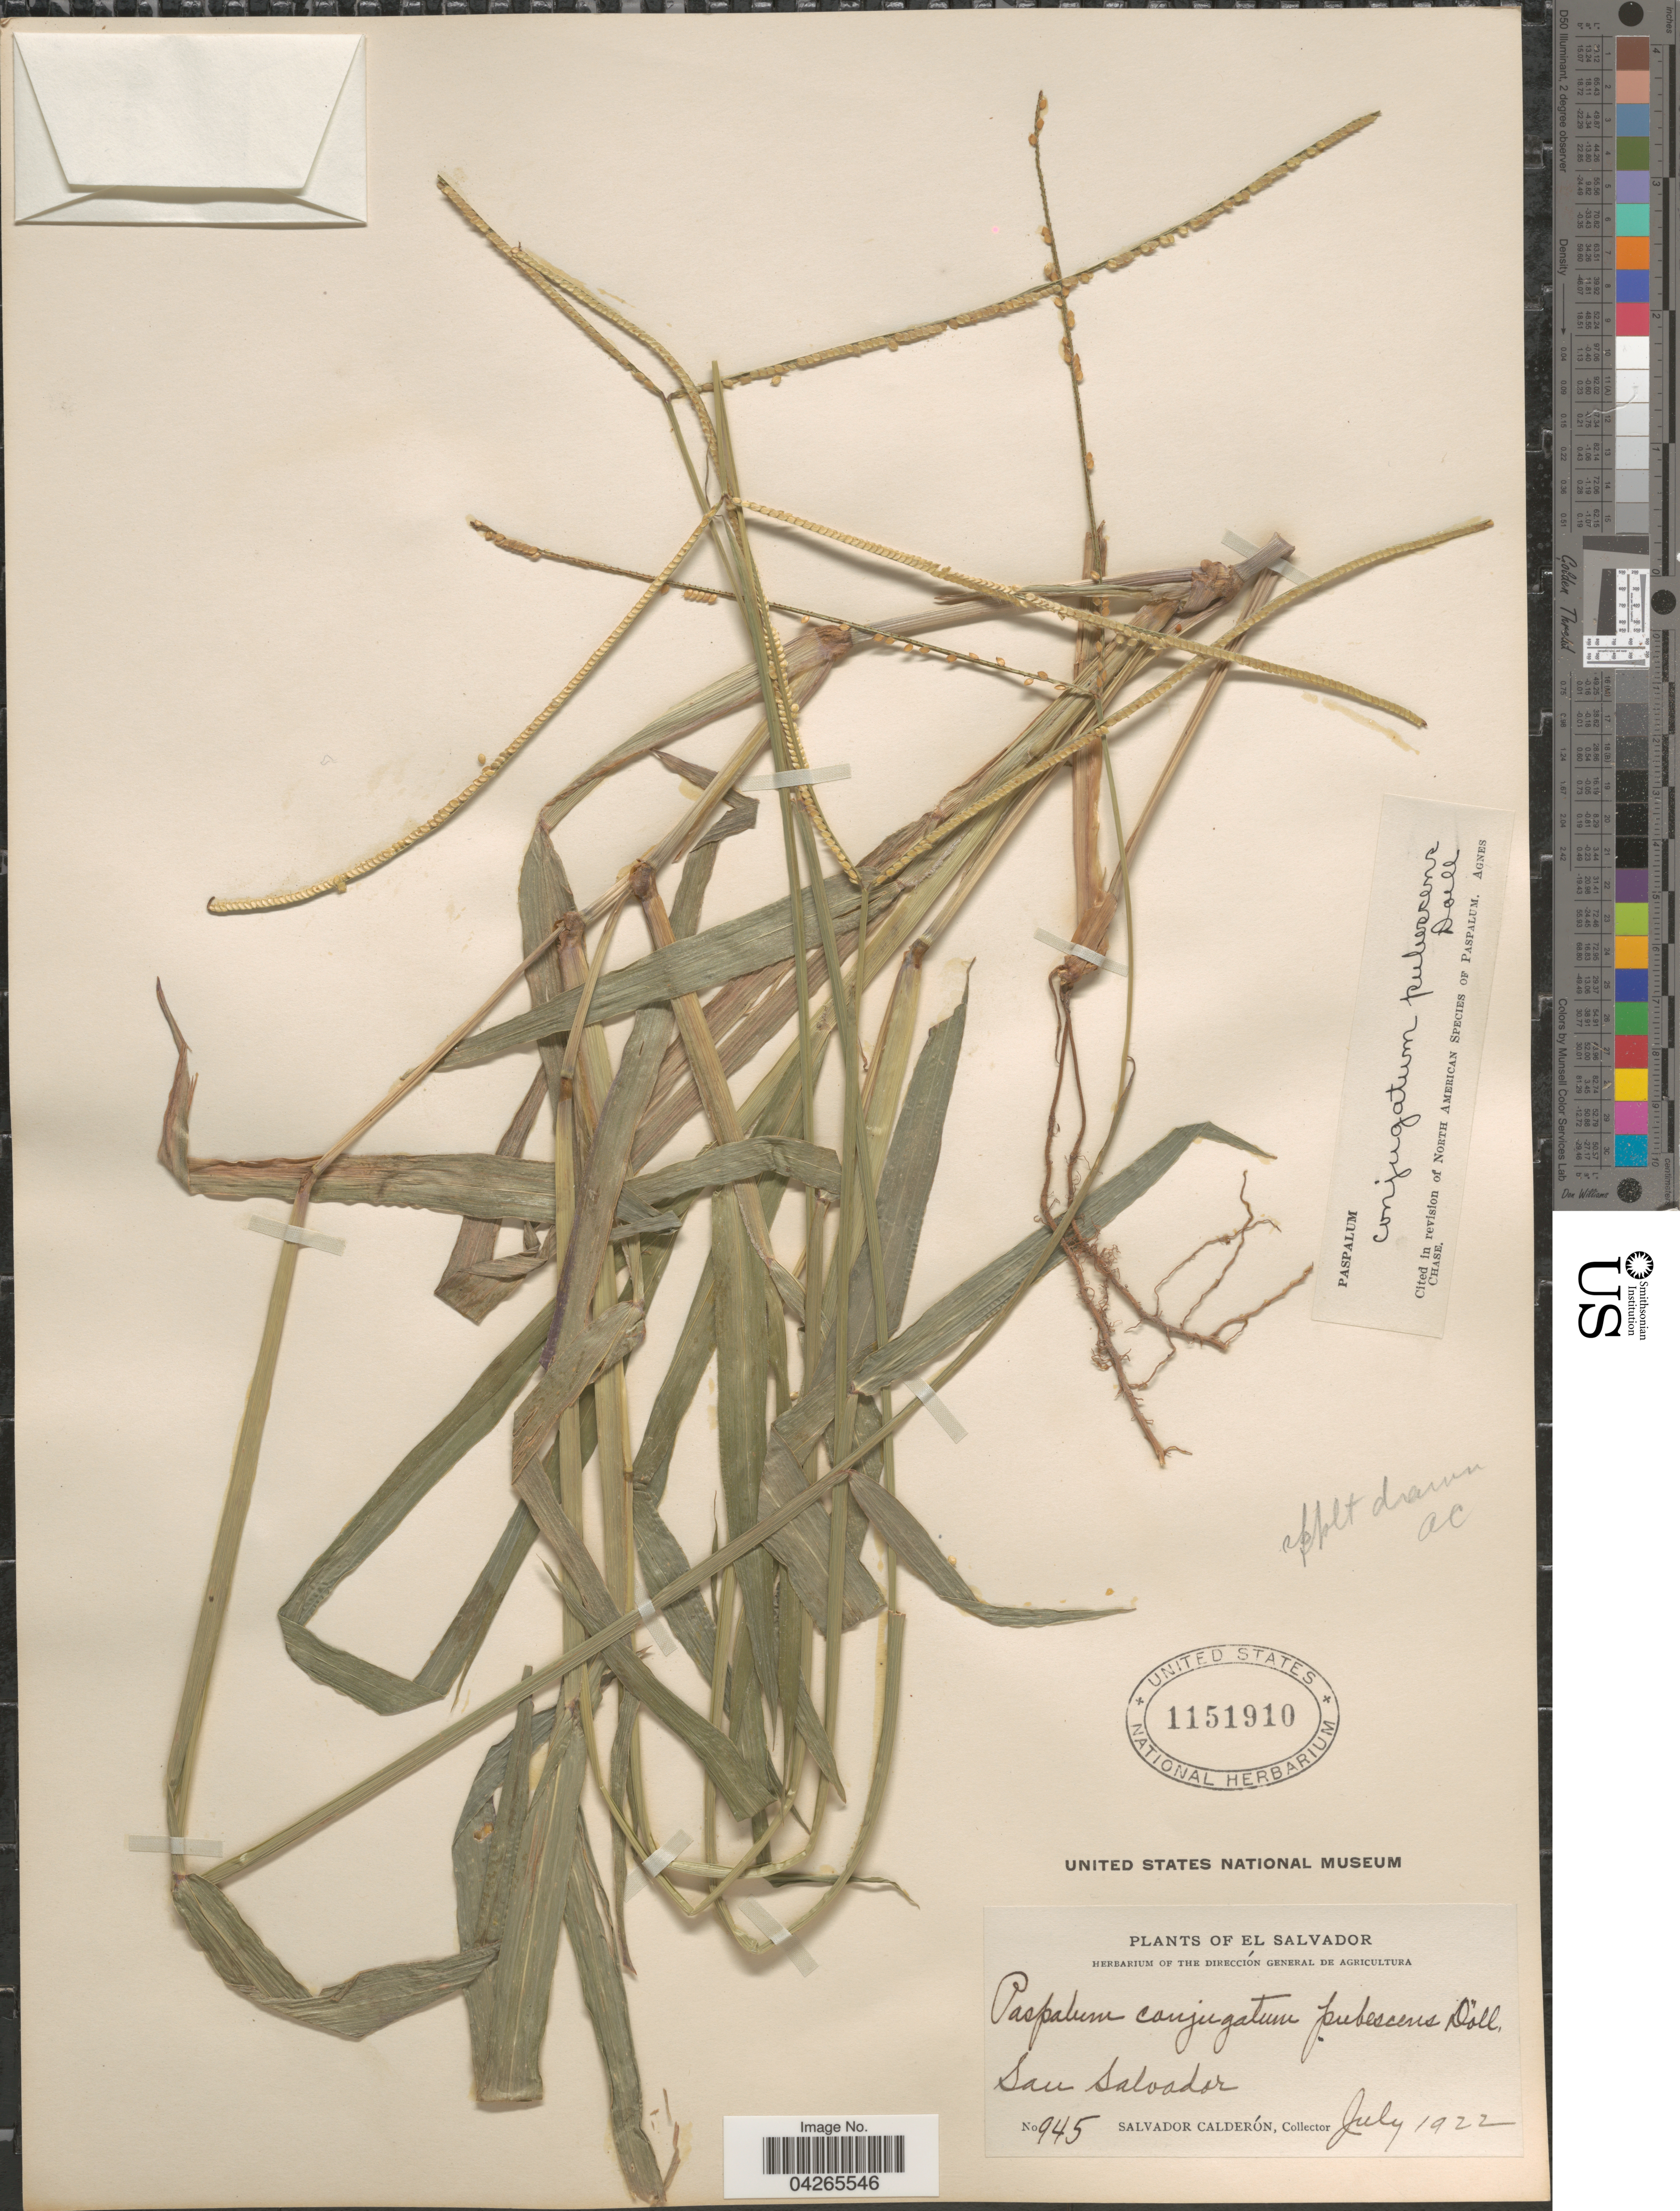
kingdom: Plantae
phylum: Tracheophyta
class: Liliopsida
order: Poales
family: Poaceae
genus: Paspalum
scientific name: Paspalum conjugatum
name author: P.J. Bergius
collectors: S. Calderón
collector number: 945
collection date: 1922-07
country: El Salvador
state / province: San Salvador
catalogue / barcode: US 1151910